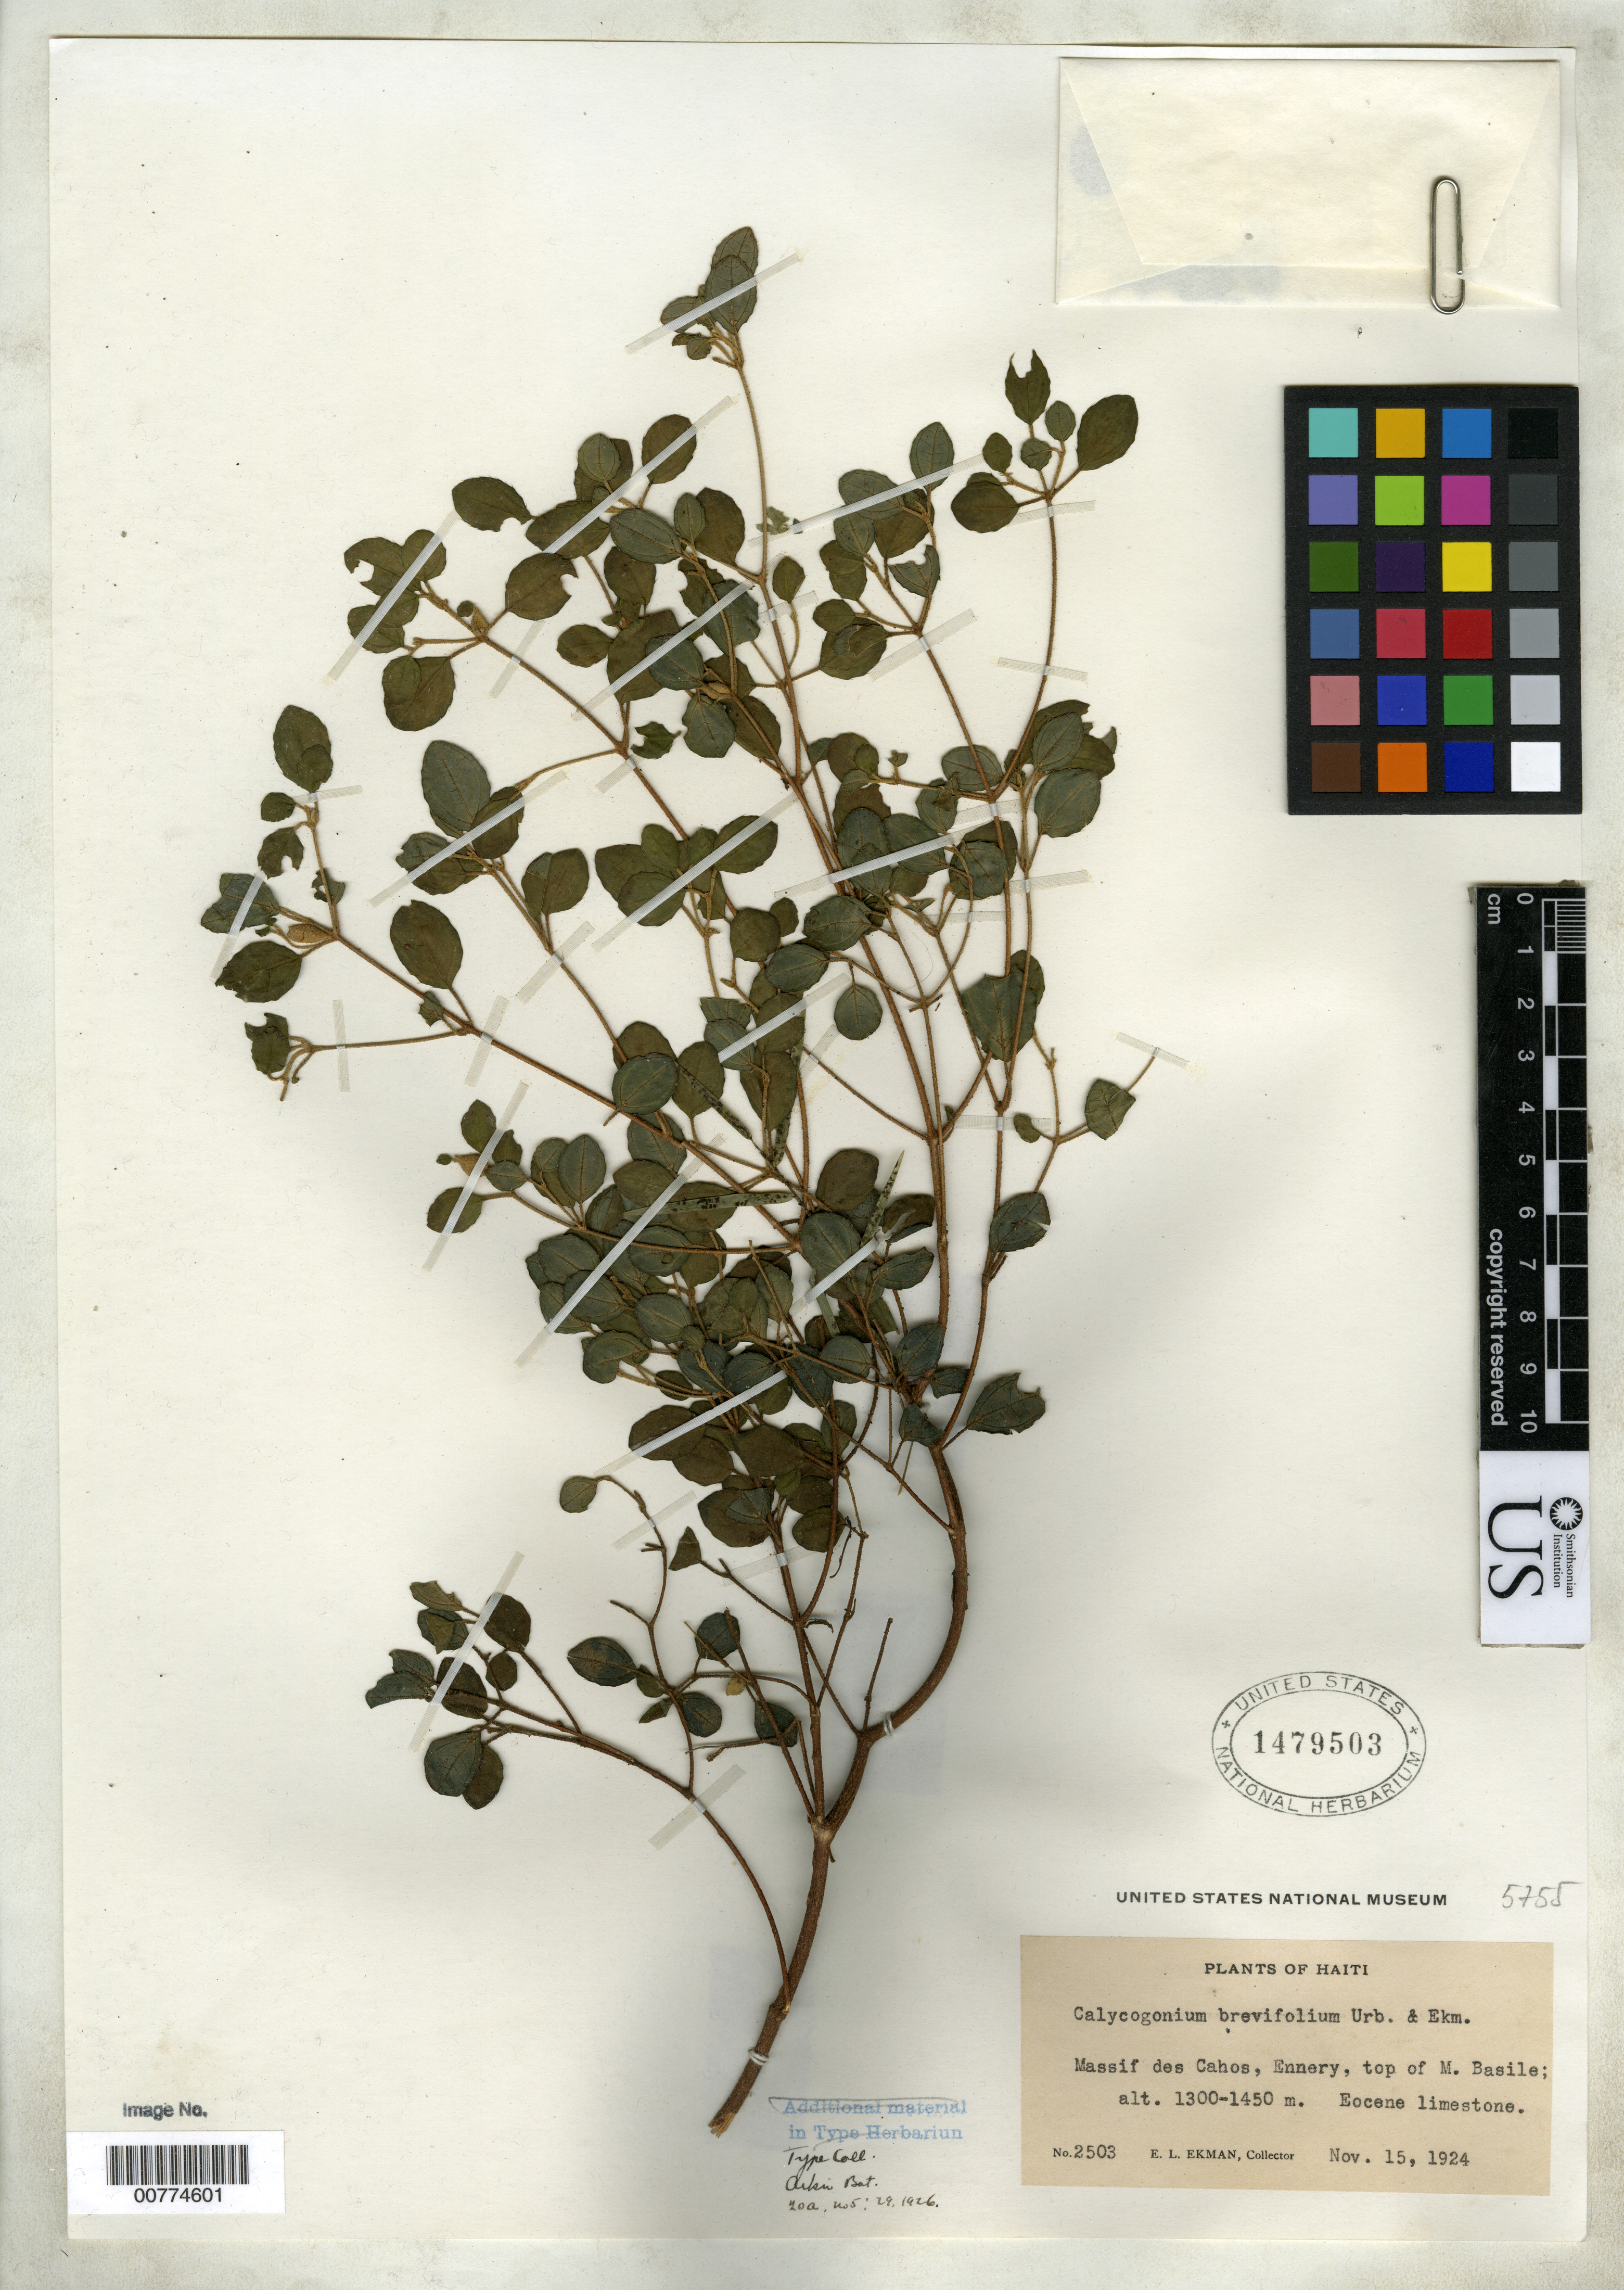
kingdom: Plantae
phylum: Tracheophyta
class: Magnoliopsida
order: Myrtales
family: Melastomataceae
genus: Calycogonium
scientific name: Calycogonium brevifolium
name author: Urb. & Ekman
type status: Isotype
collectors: E. L. Ekman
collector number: H 2503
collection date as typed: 15 Nov 1924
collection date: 1924-11-15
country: Haiti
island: Hispaniola Island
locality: Massif des Cahos, Ennery, top of M. Basile.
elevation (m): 1300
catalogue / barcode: US 1479503